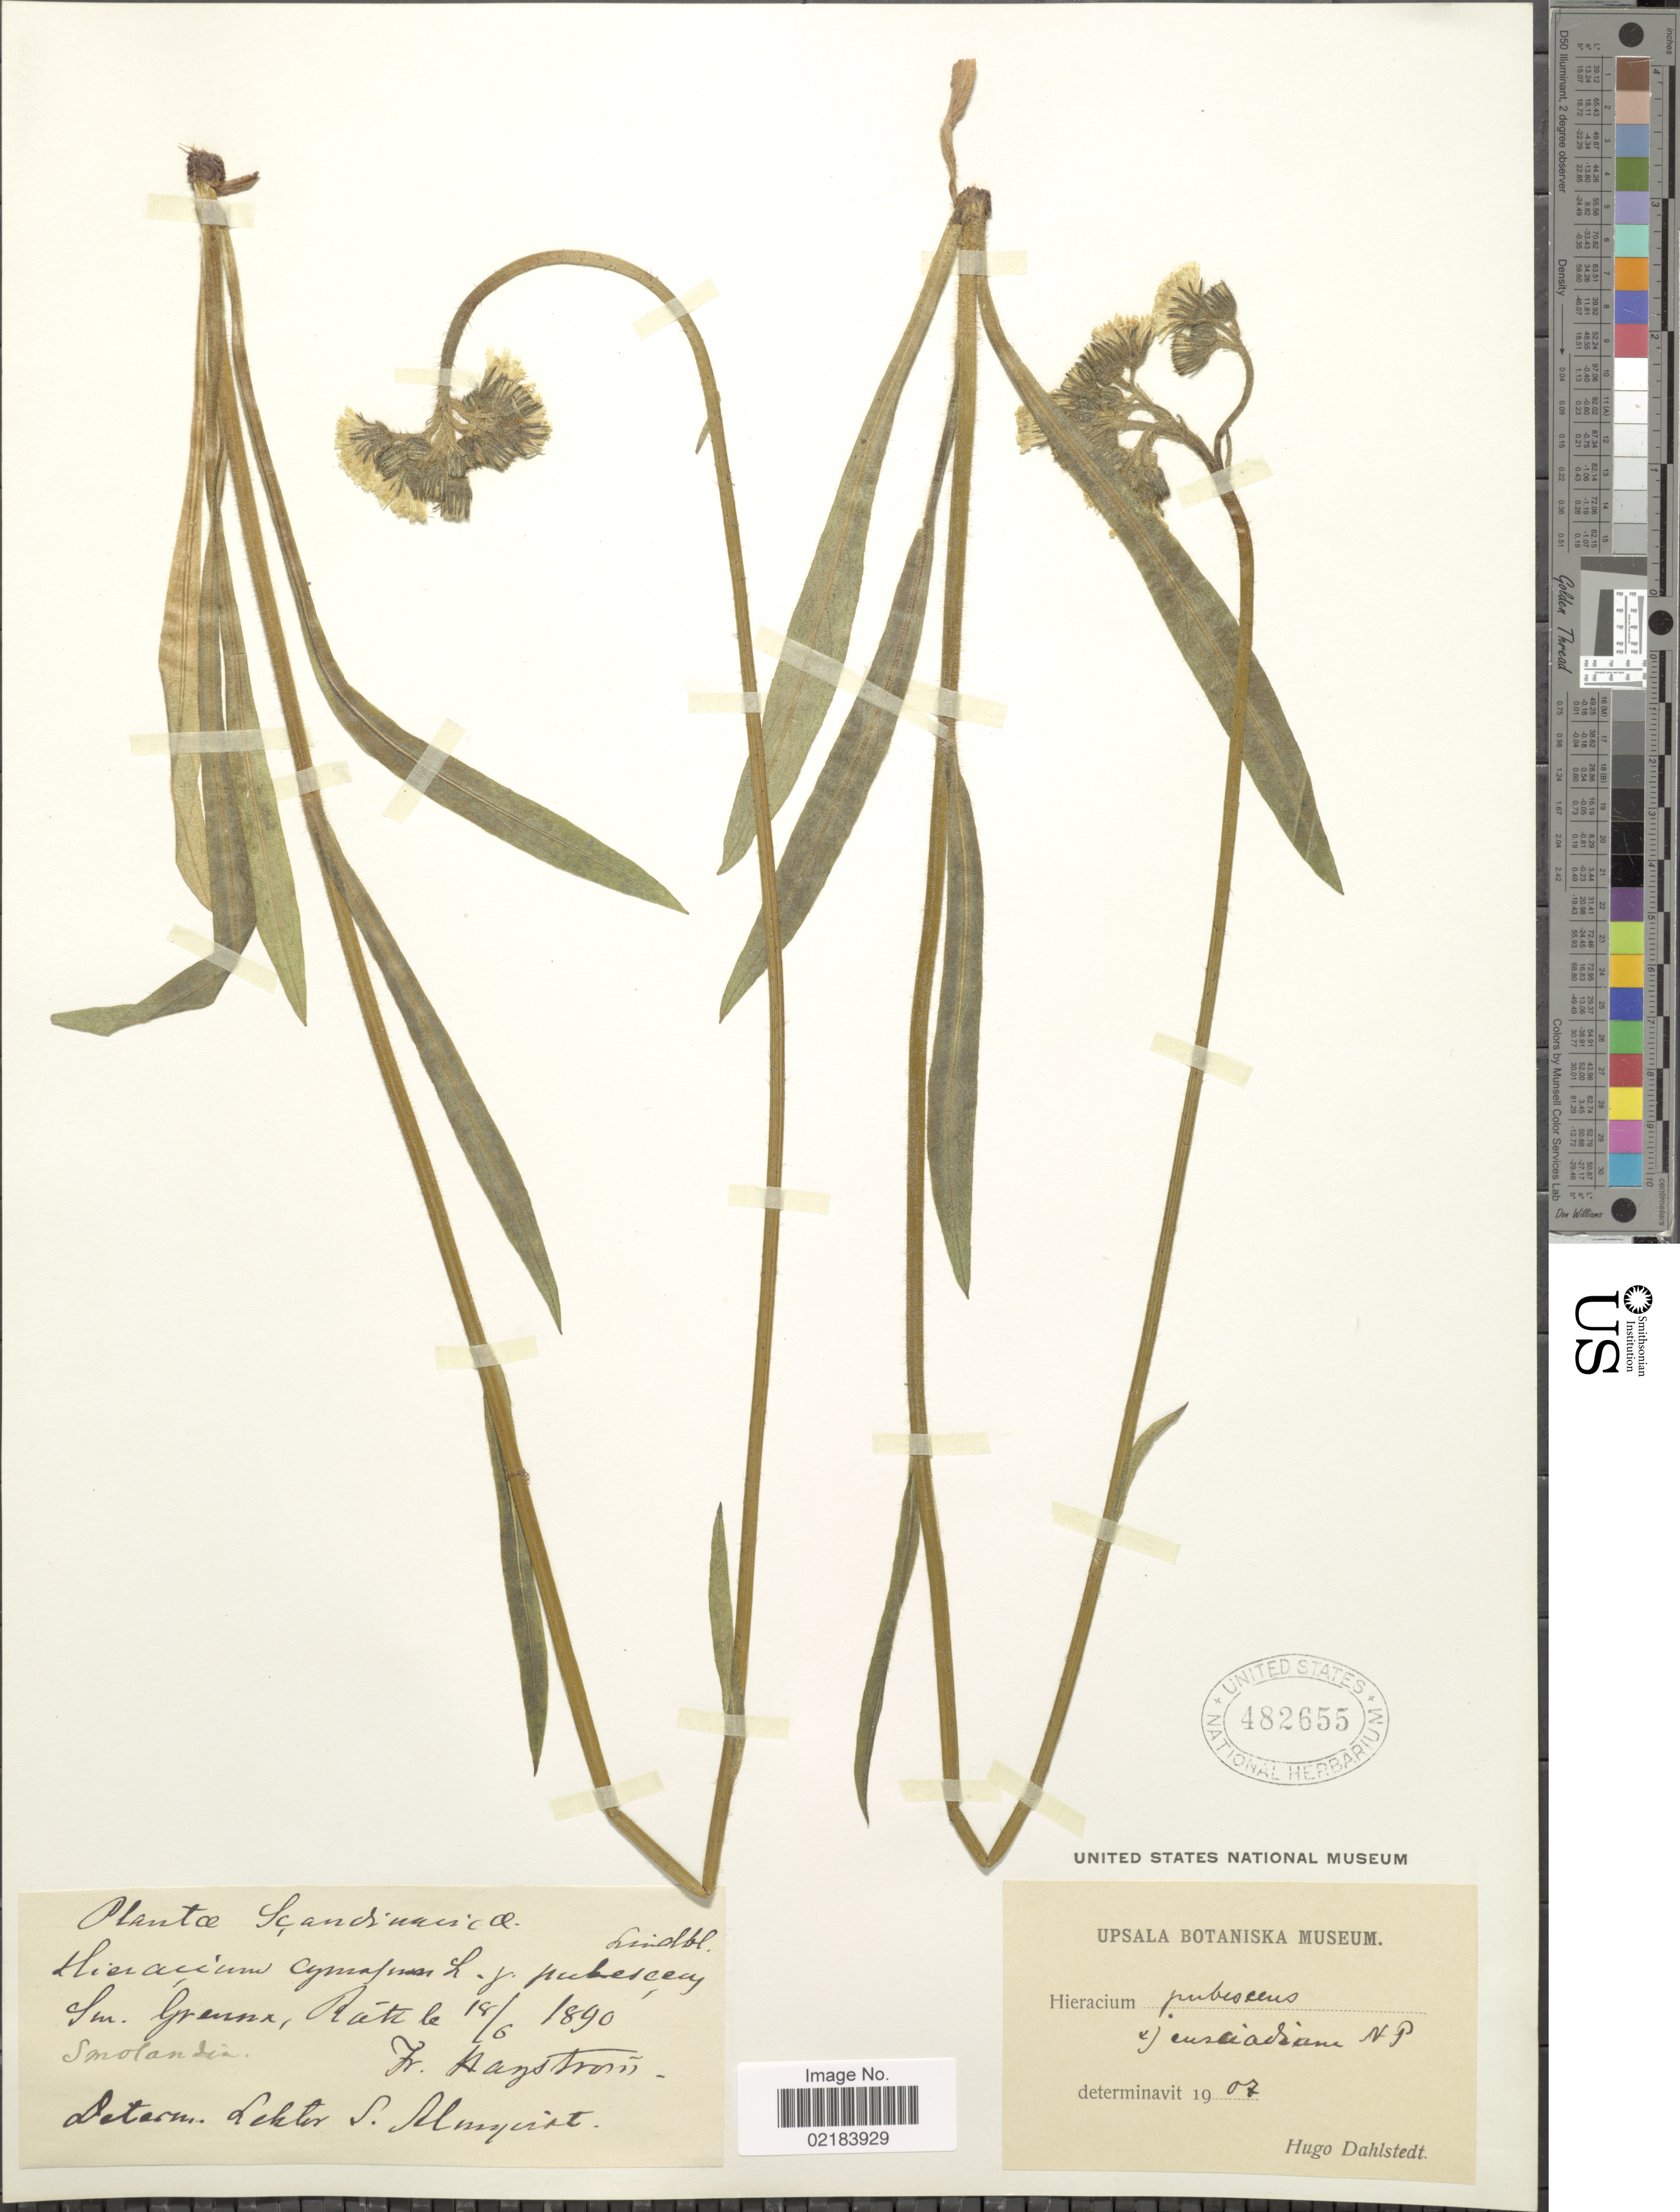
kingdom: Plantae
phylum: Tracheophyta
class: Magnoliopsida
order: Asterales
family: Asteraceae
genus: Hieracium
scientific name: Hieracium pubescens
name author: (Fr.) Hellstr.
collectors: Hagstrom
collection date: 1890-06-18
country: Sweden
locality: Scandinavicae. Sm. Gränna, Smolandia.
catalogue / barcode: US 482655